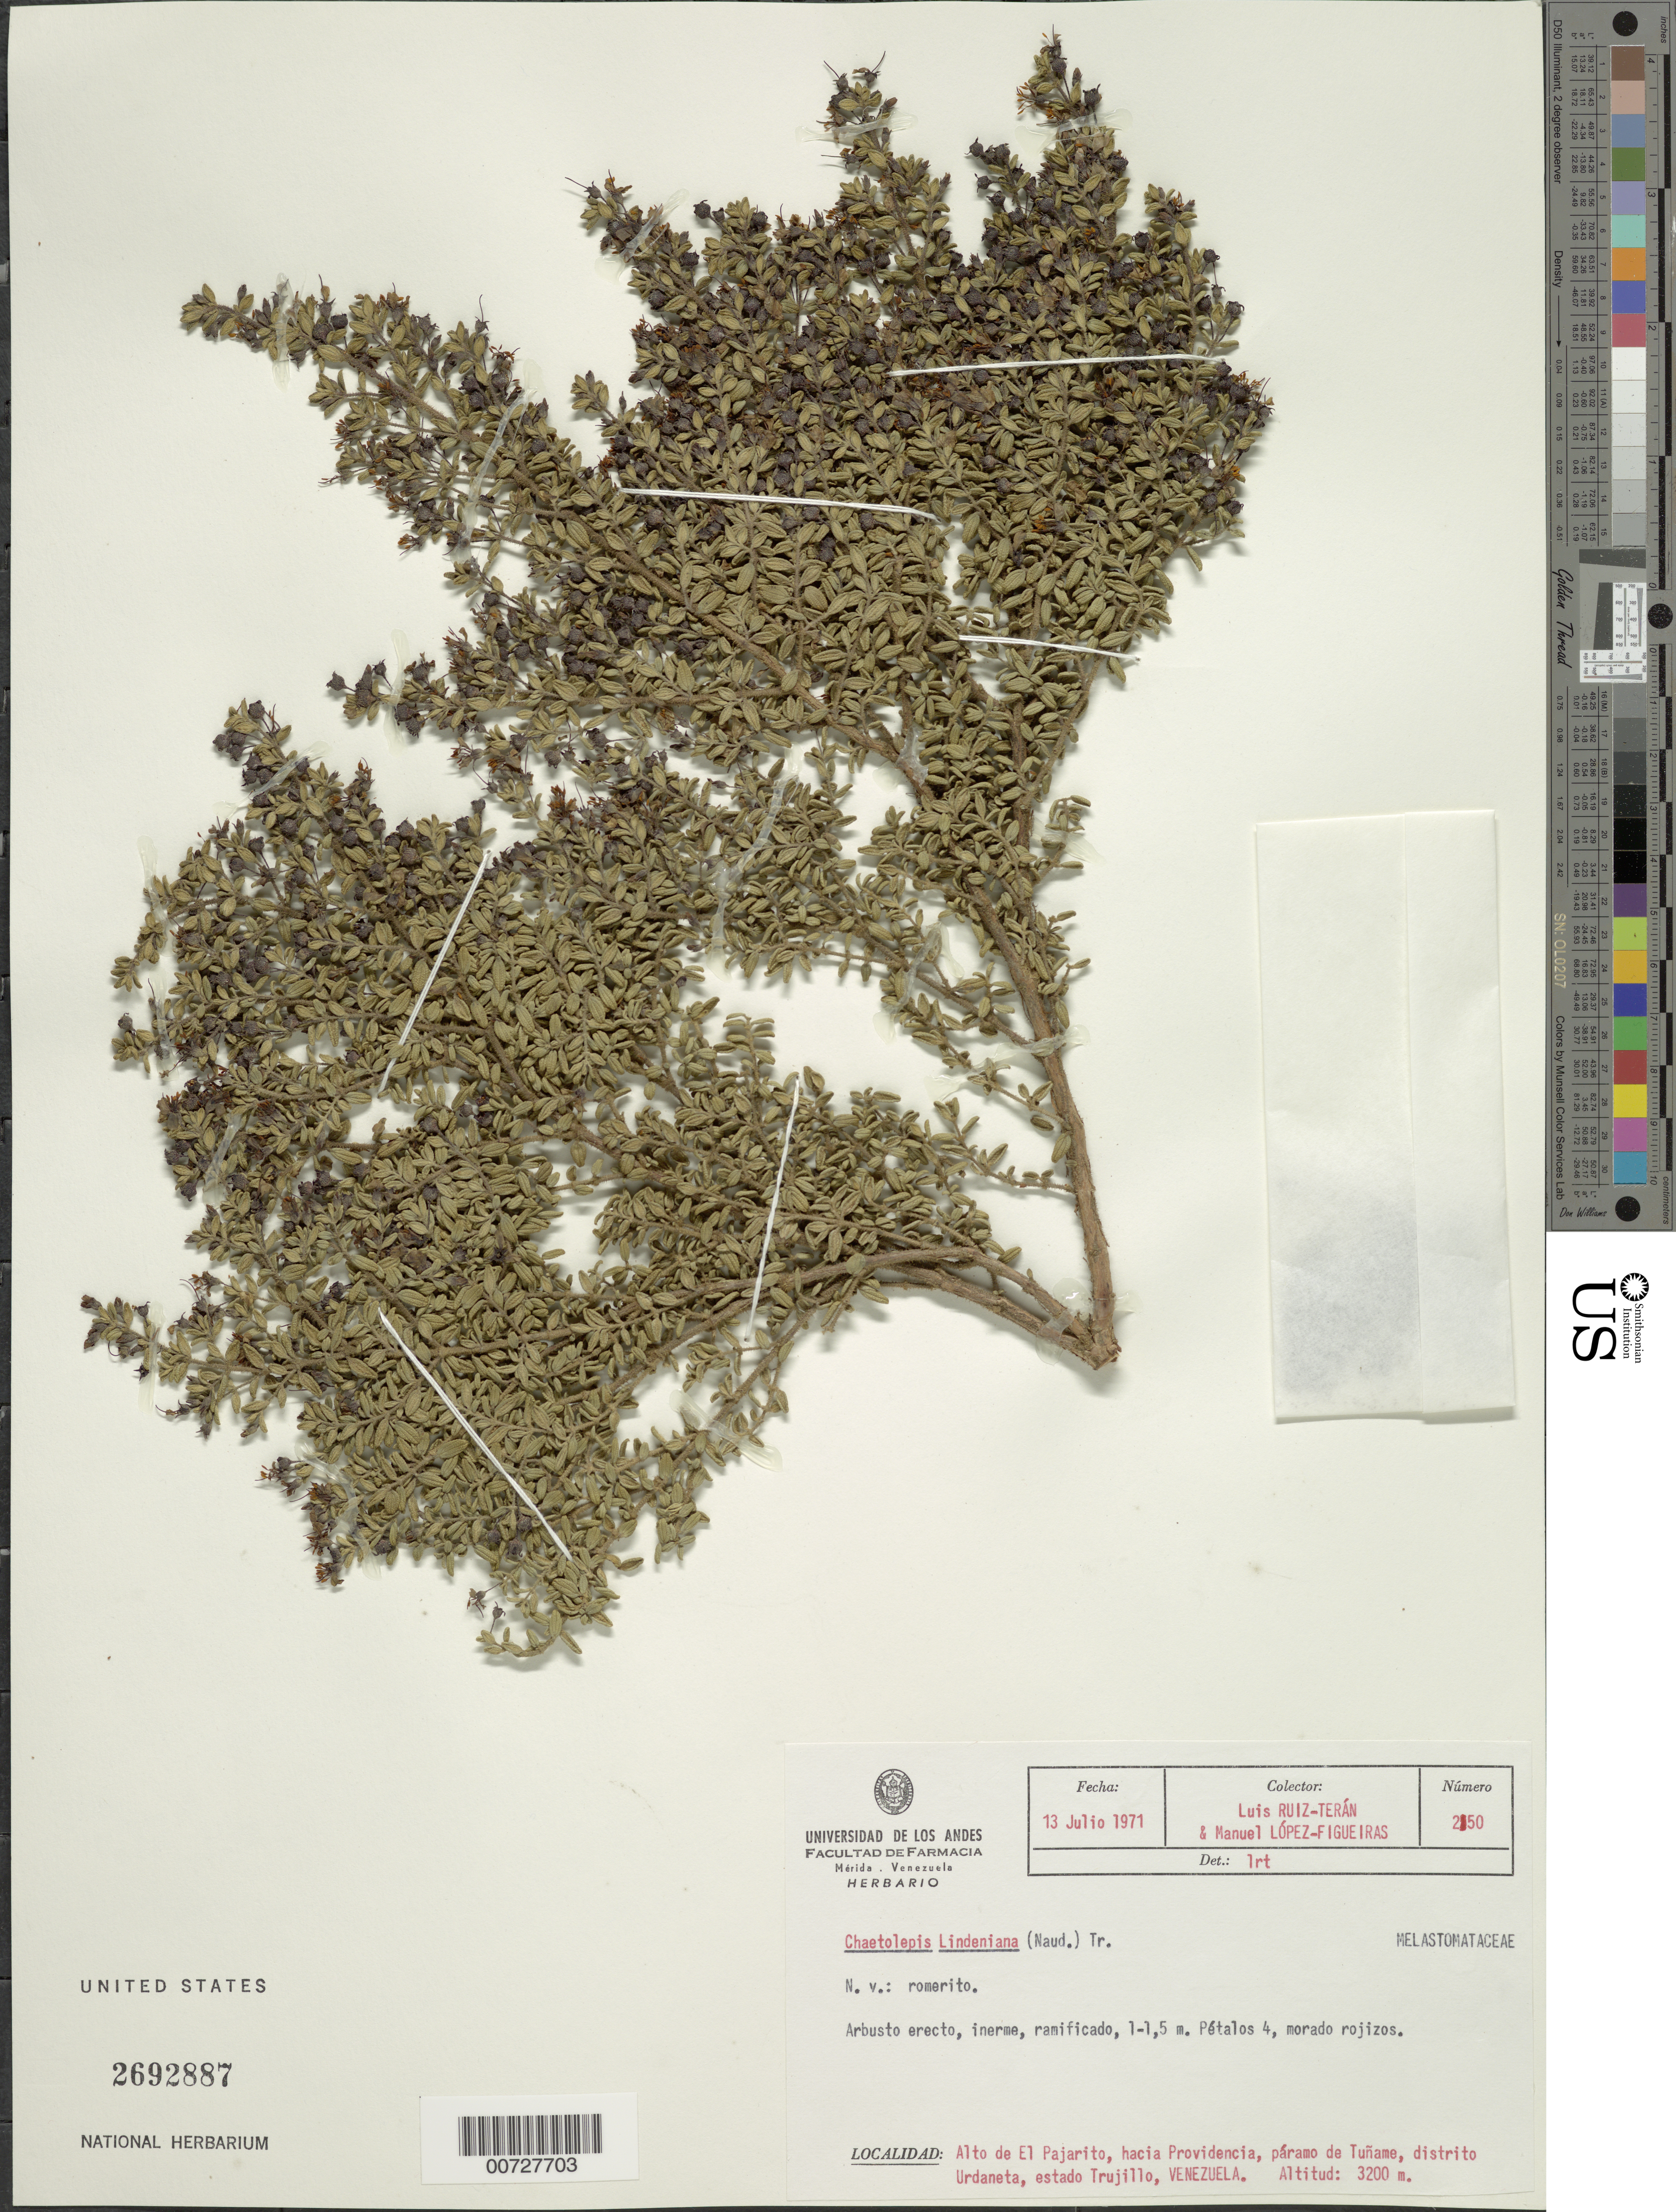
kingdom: Plantae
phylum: Tracheophyta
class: Magnoliopsida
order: Myrtales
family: Melastomataceae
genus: Chaetolepis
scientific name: Chaetolepis lindeniana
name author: (Naudin) Triana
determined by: Ruíz-Terán, L. E.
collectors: L. E. Ruíz-Terán & M. López Figueiras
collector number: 2150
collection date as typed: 13 Jul 1971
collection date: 1971-07-13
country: Venezuela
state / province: Trujillo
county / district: Urdaneta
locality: Alto de El Pajarito, hacia Providencia, Páramo de Tuñame.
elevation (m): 3200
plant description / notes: Common name: Romerito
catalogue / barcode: US 2692887